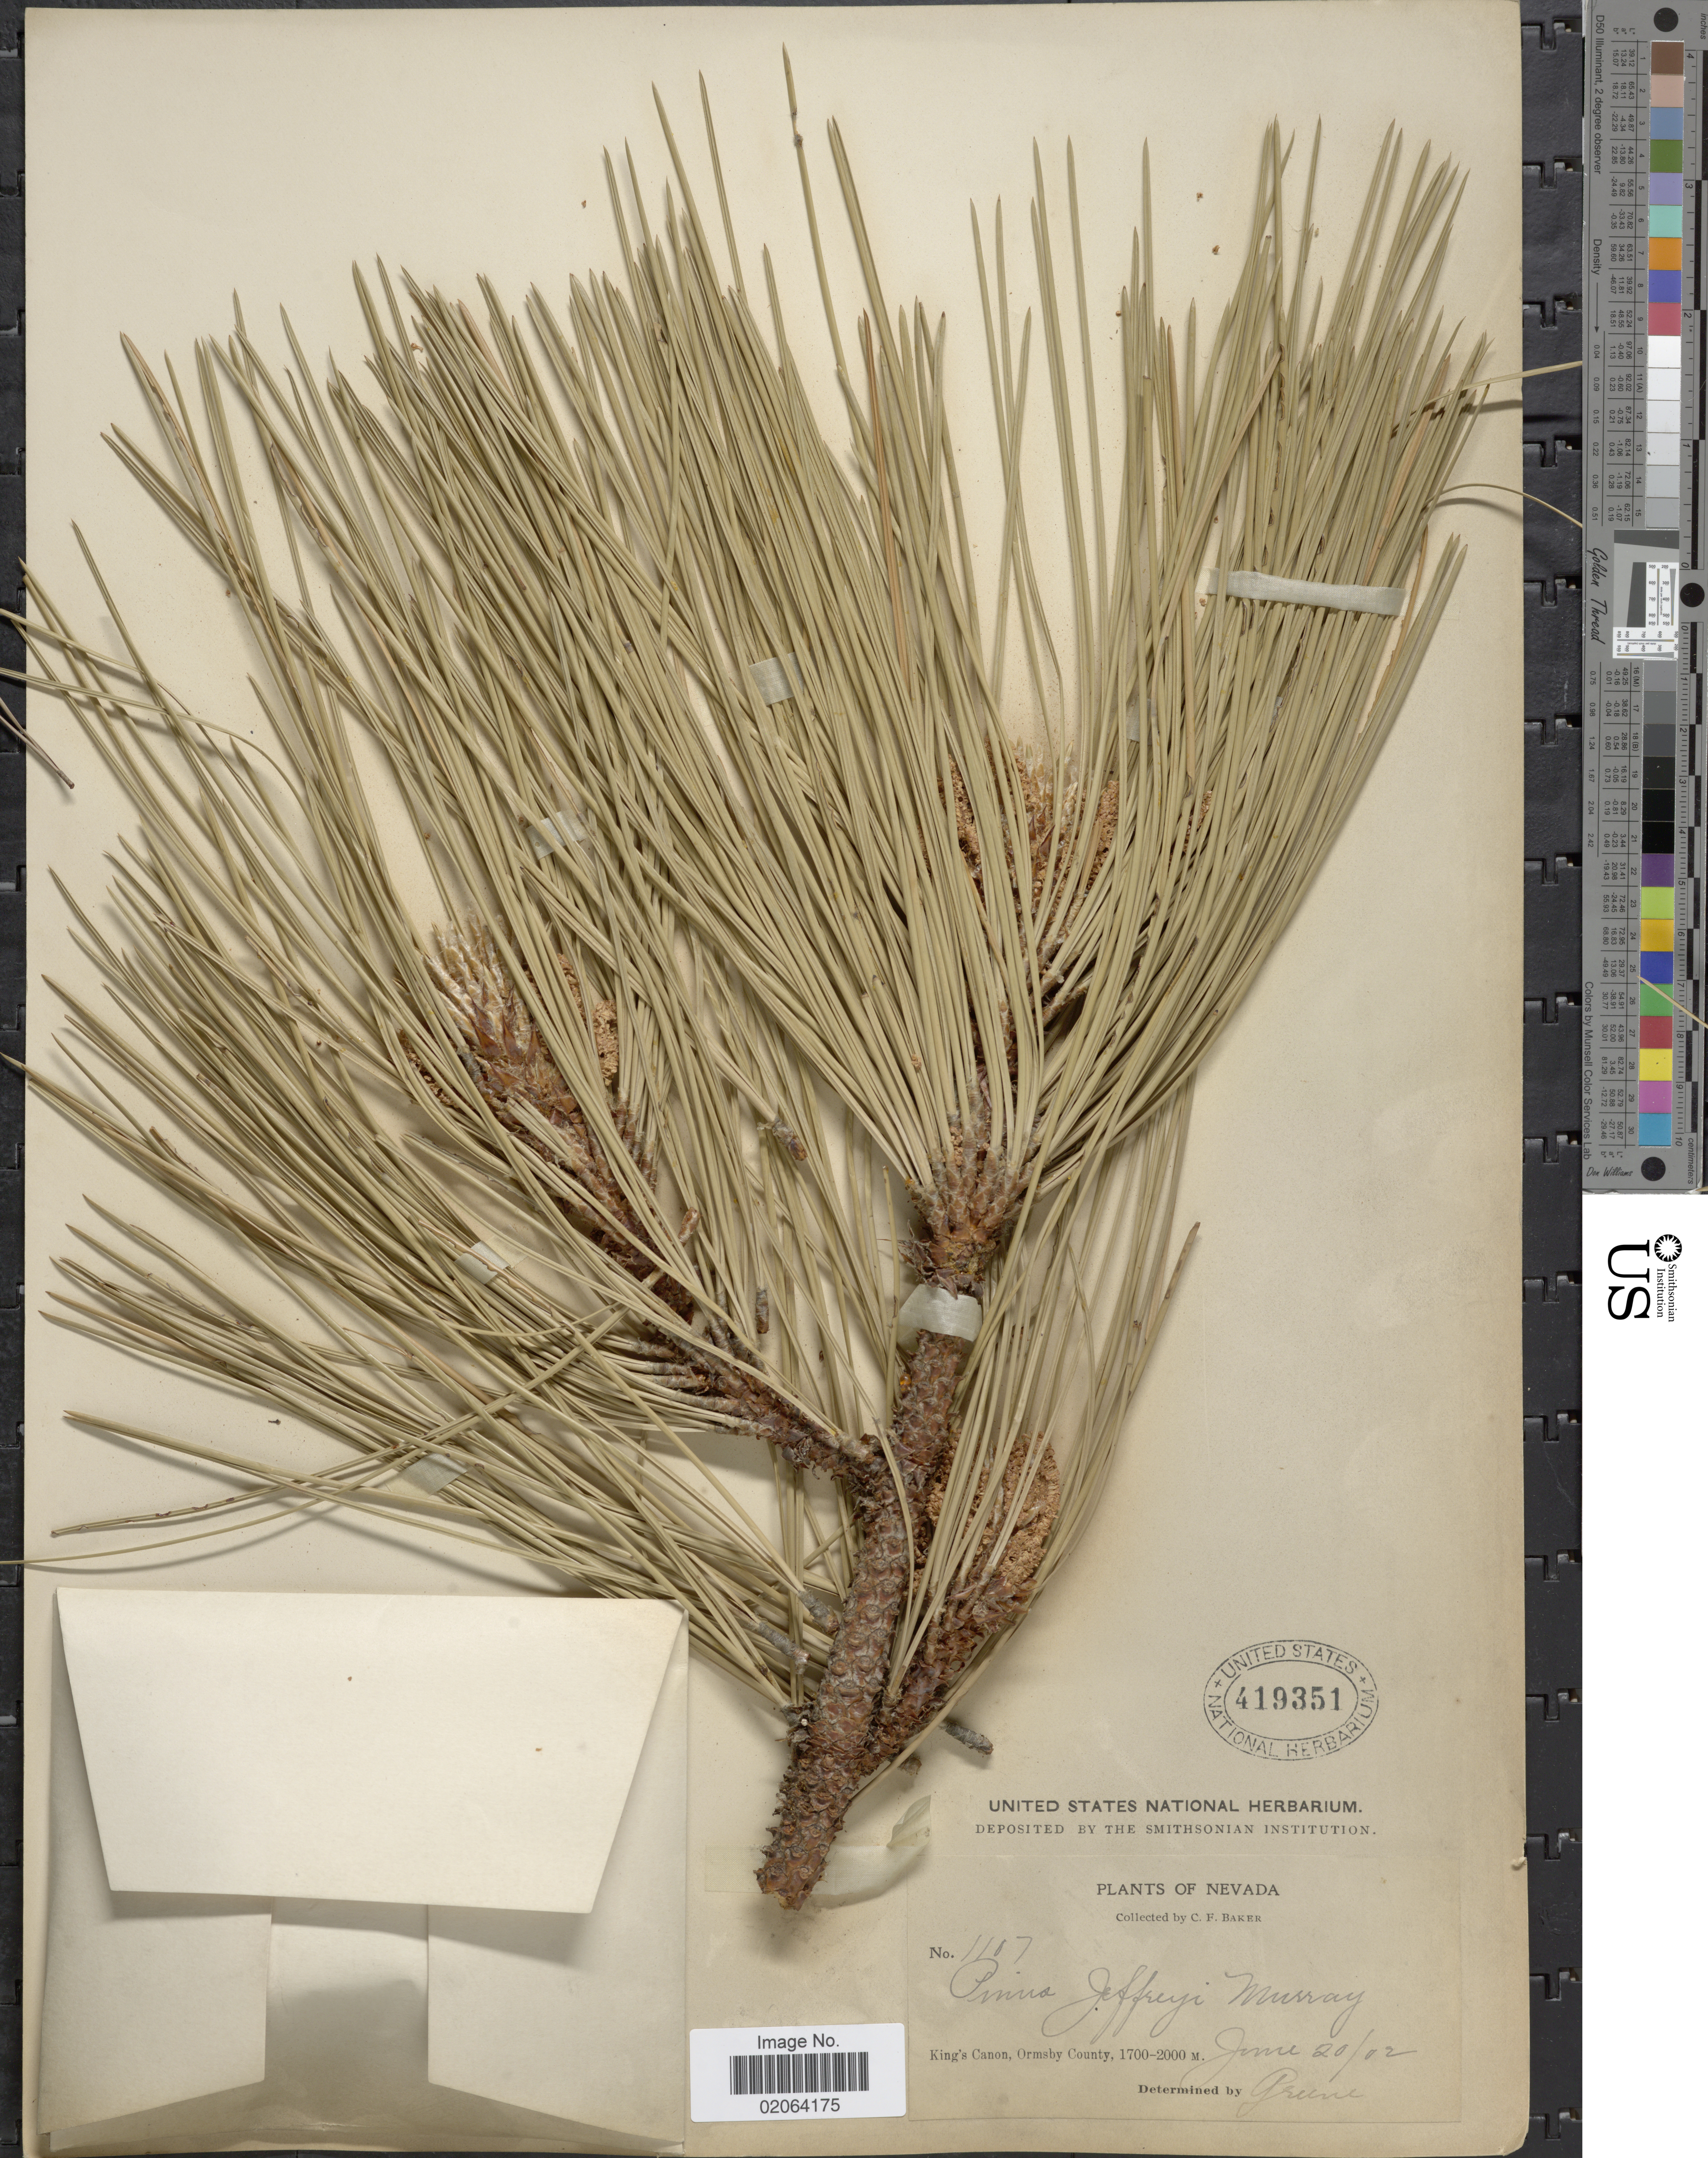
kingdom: Plantae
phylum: Tracheophyta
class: Pinopsida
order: Pinales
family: Pinaceae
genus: Pinus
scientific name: Pinus jeffreyi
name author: Balf.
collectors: C. F. Baker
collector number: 1107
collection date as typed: Transcribed d/m/y: 20/6/2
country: United States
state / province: Nevada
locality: King's Canon, Ormsby County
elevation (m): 1700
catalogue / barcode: US 419351